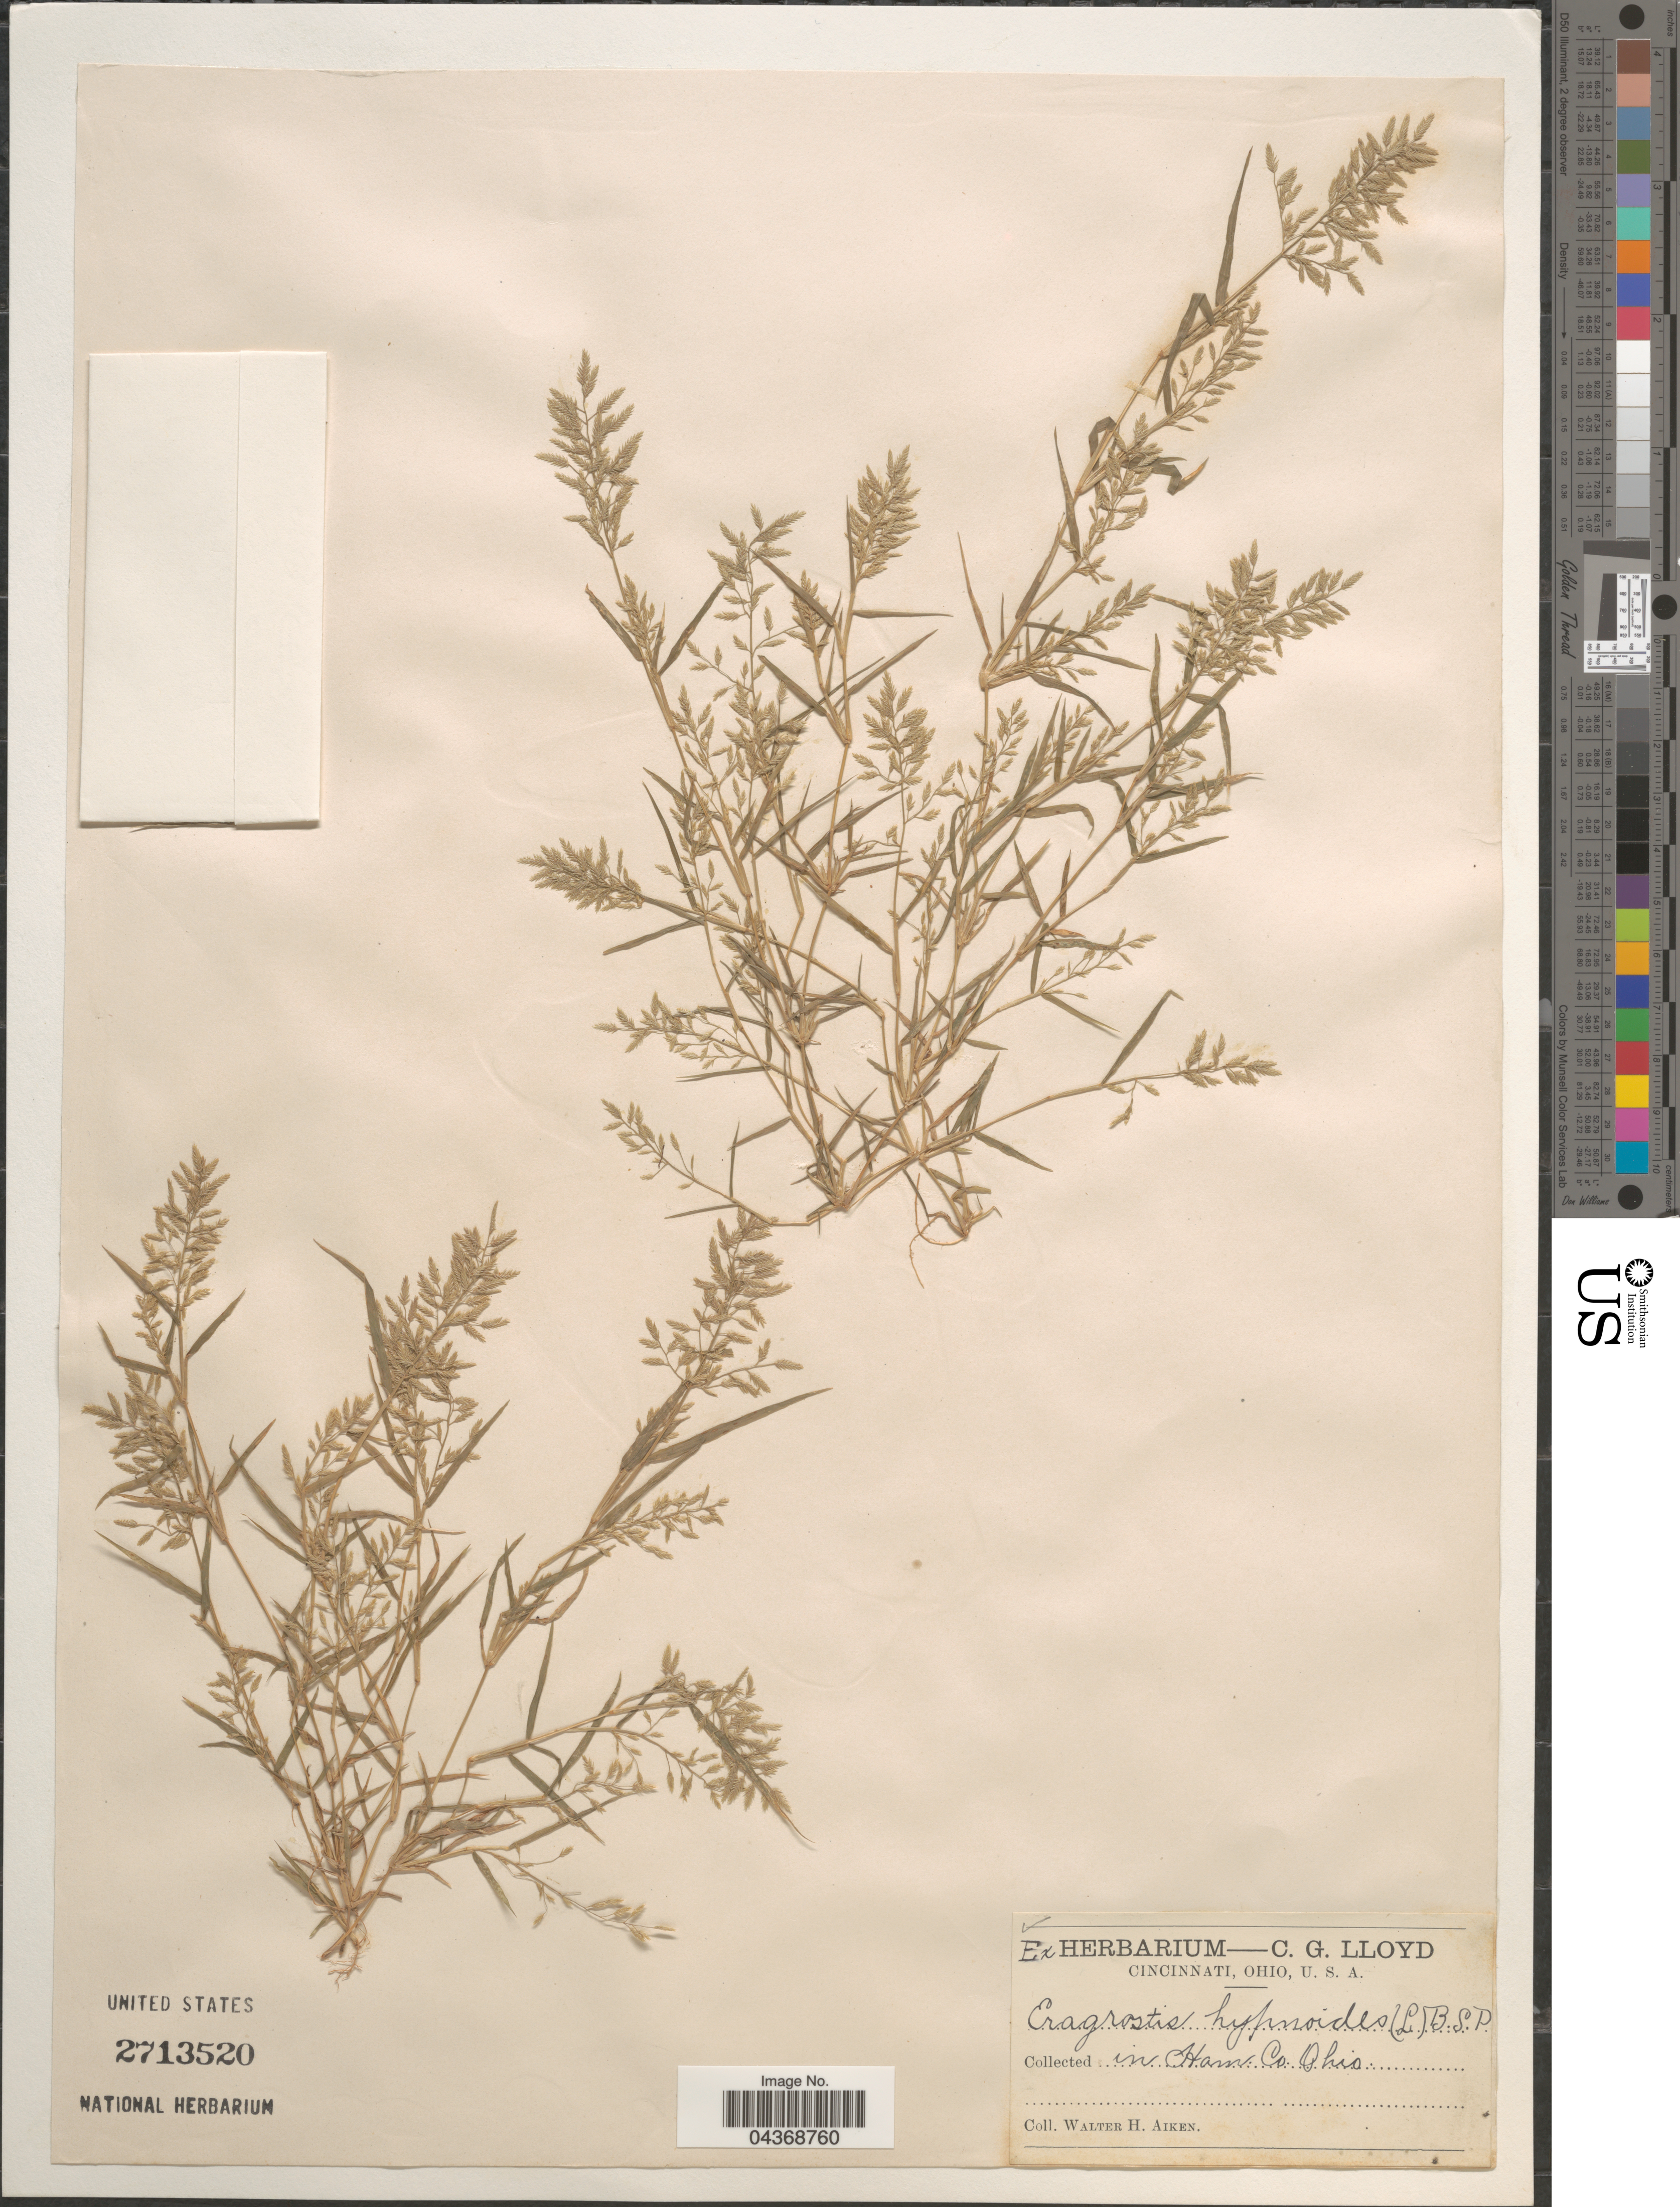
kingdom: Plantae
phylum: Tracheophyta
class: Liliopsida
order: Poales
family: Poaceae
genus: Eragrostis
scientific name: Eragrostis hypnoides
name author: (Lam.) Britton, Stearns & Poggenb.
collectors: W. Aiken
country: United States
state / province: Ohio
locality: In Ham. Co.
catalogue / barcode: US 2713520